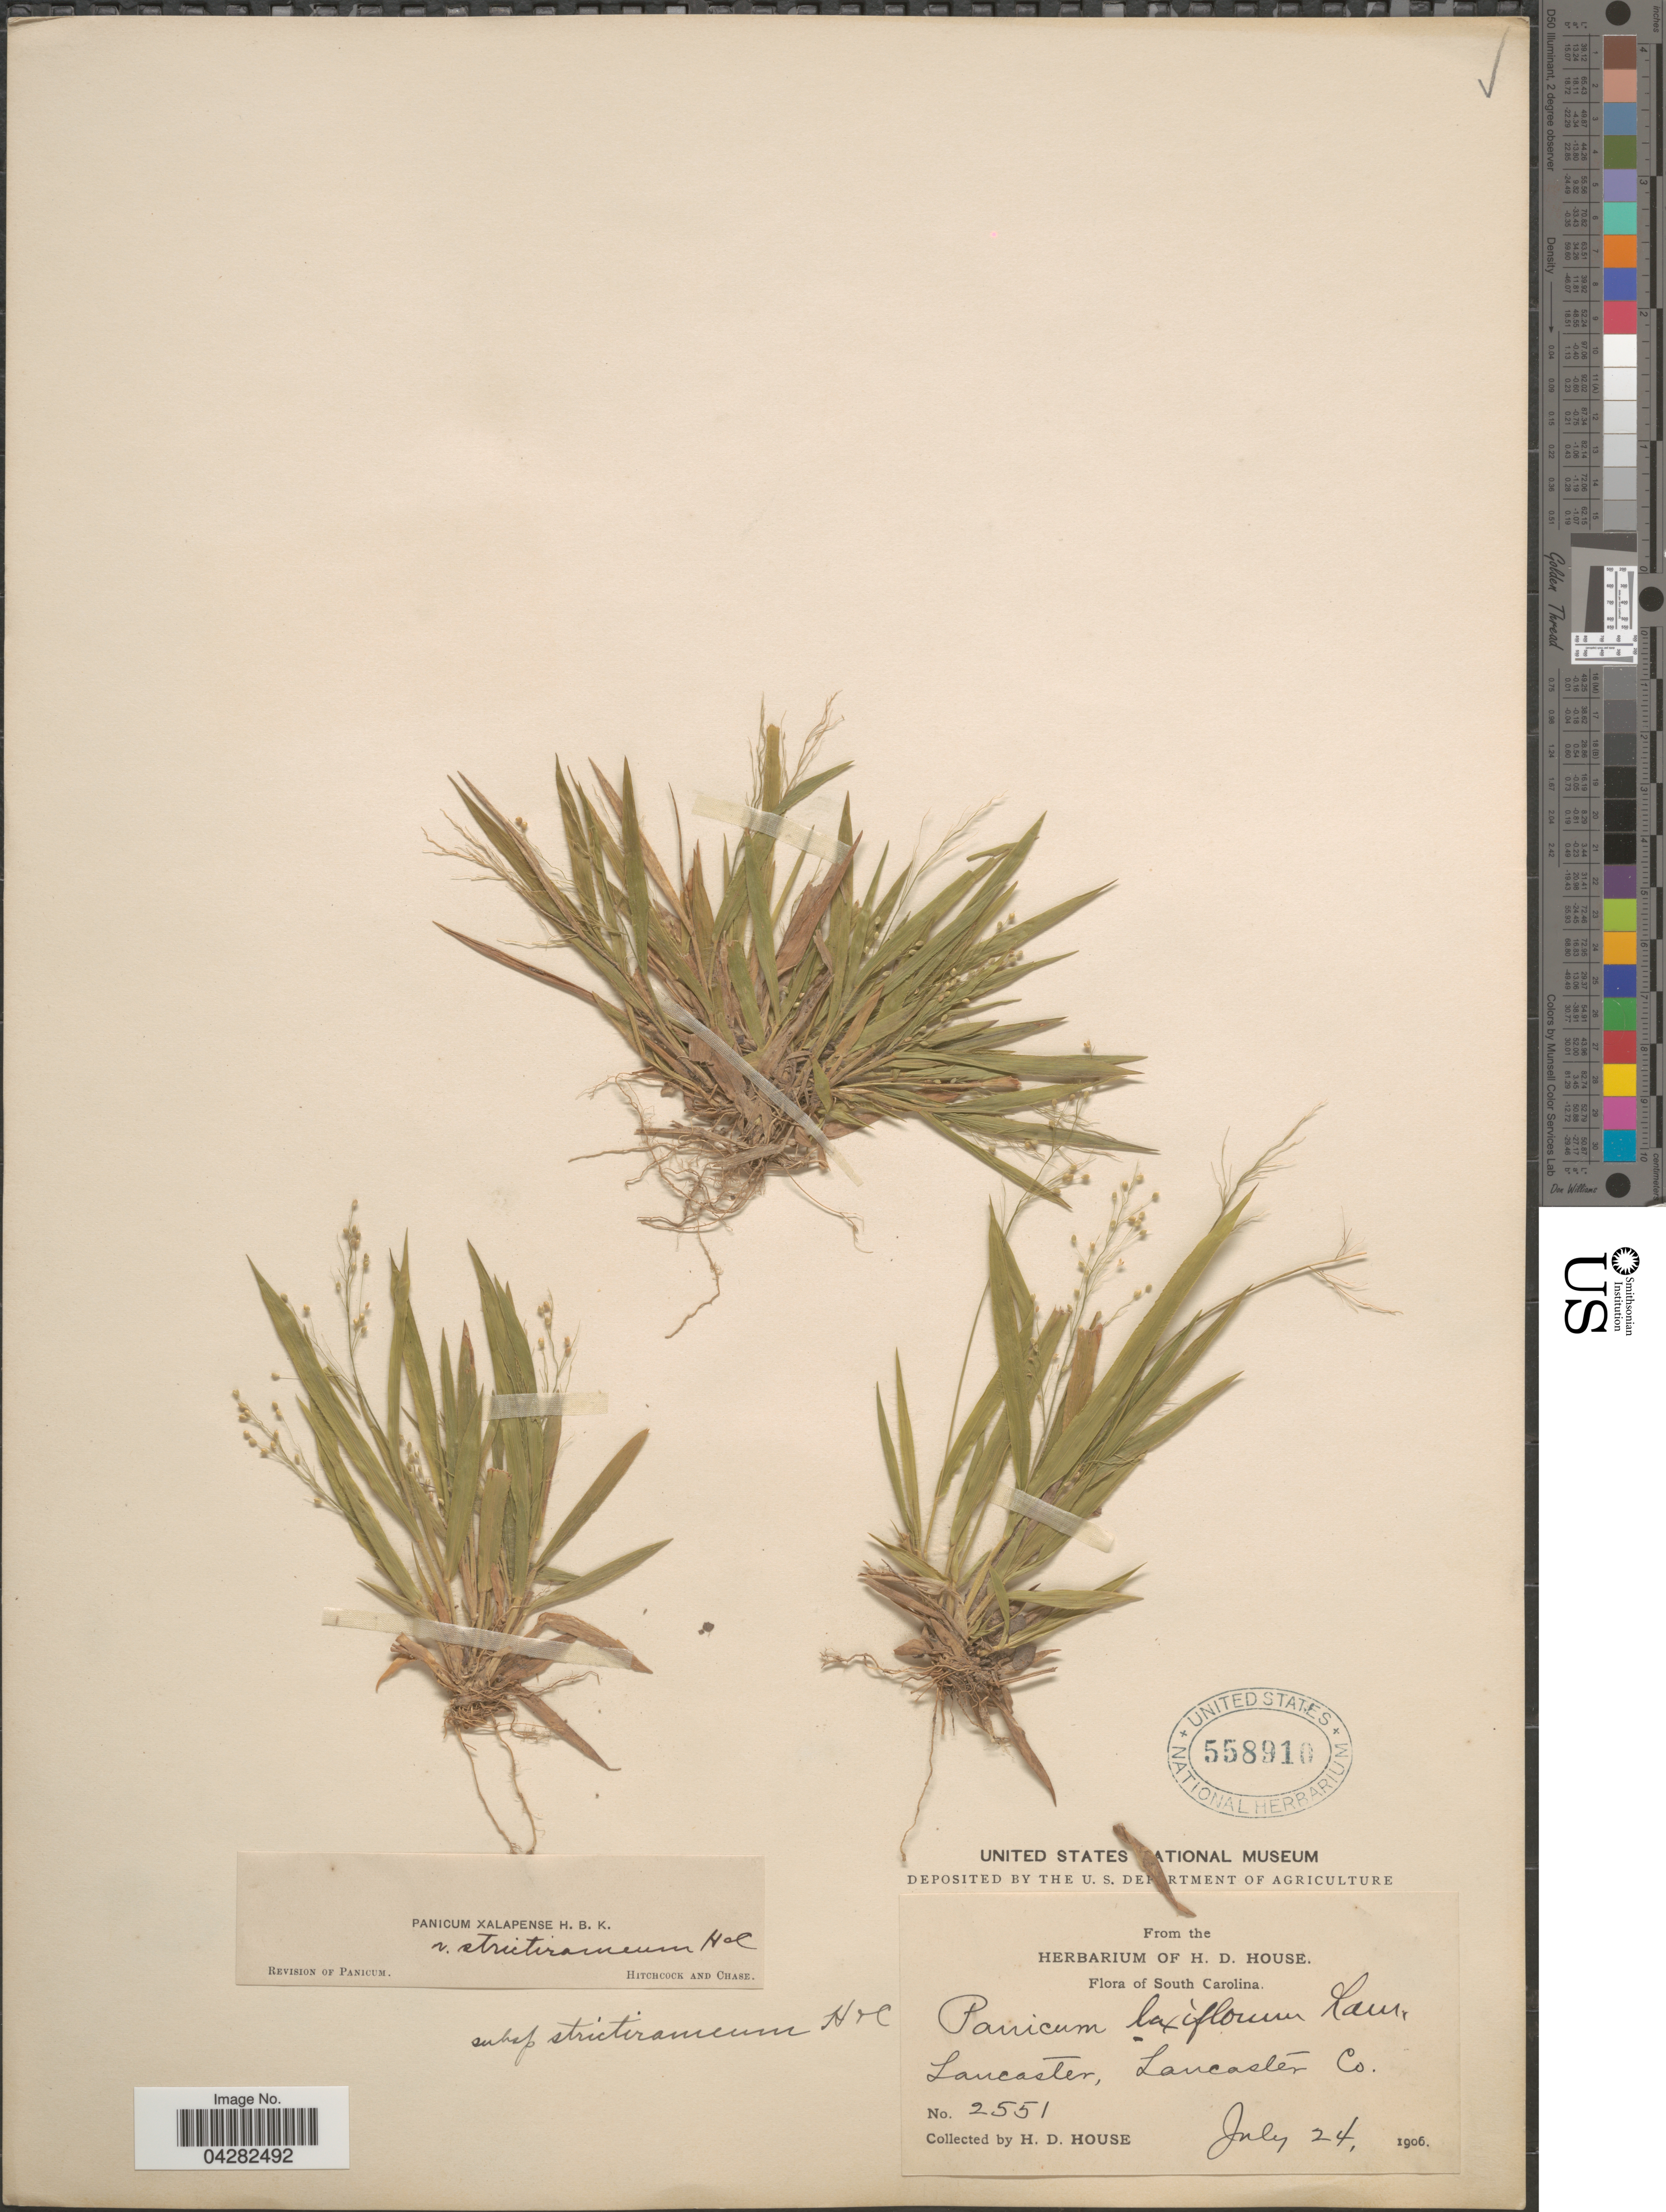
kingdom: Plantae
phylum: Tracheophyta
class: Liliopsida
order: Poales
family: Poaceae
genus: Dichanthelium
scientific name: Dichanthelium laxiflorum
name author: (Lam.) Gould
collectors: H. D. House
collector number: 2551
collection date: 1906-07-24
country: United States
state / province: South Carolina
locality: Lancaster, Lancaster Co.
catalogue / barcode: US 558910